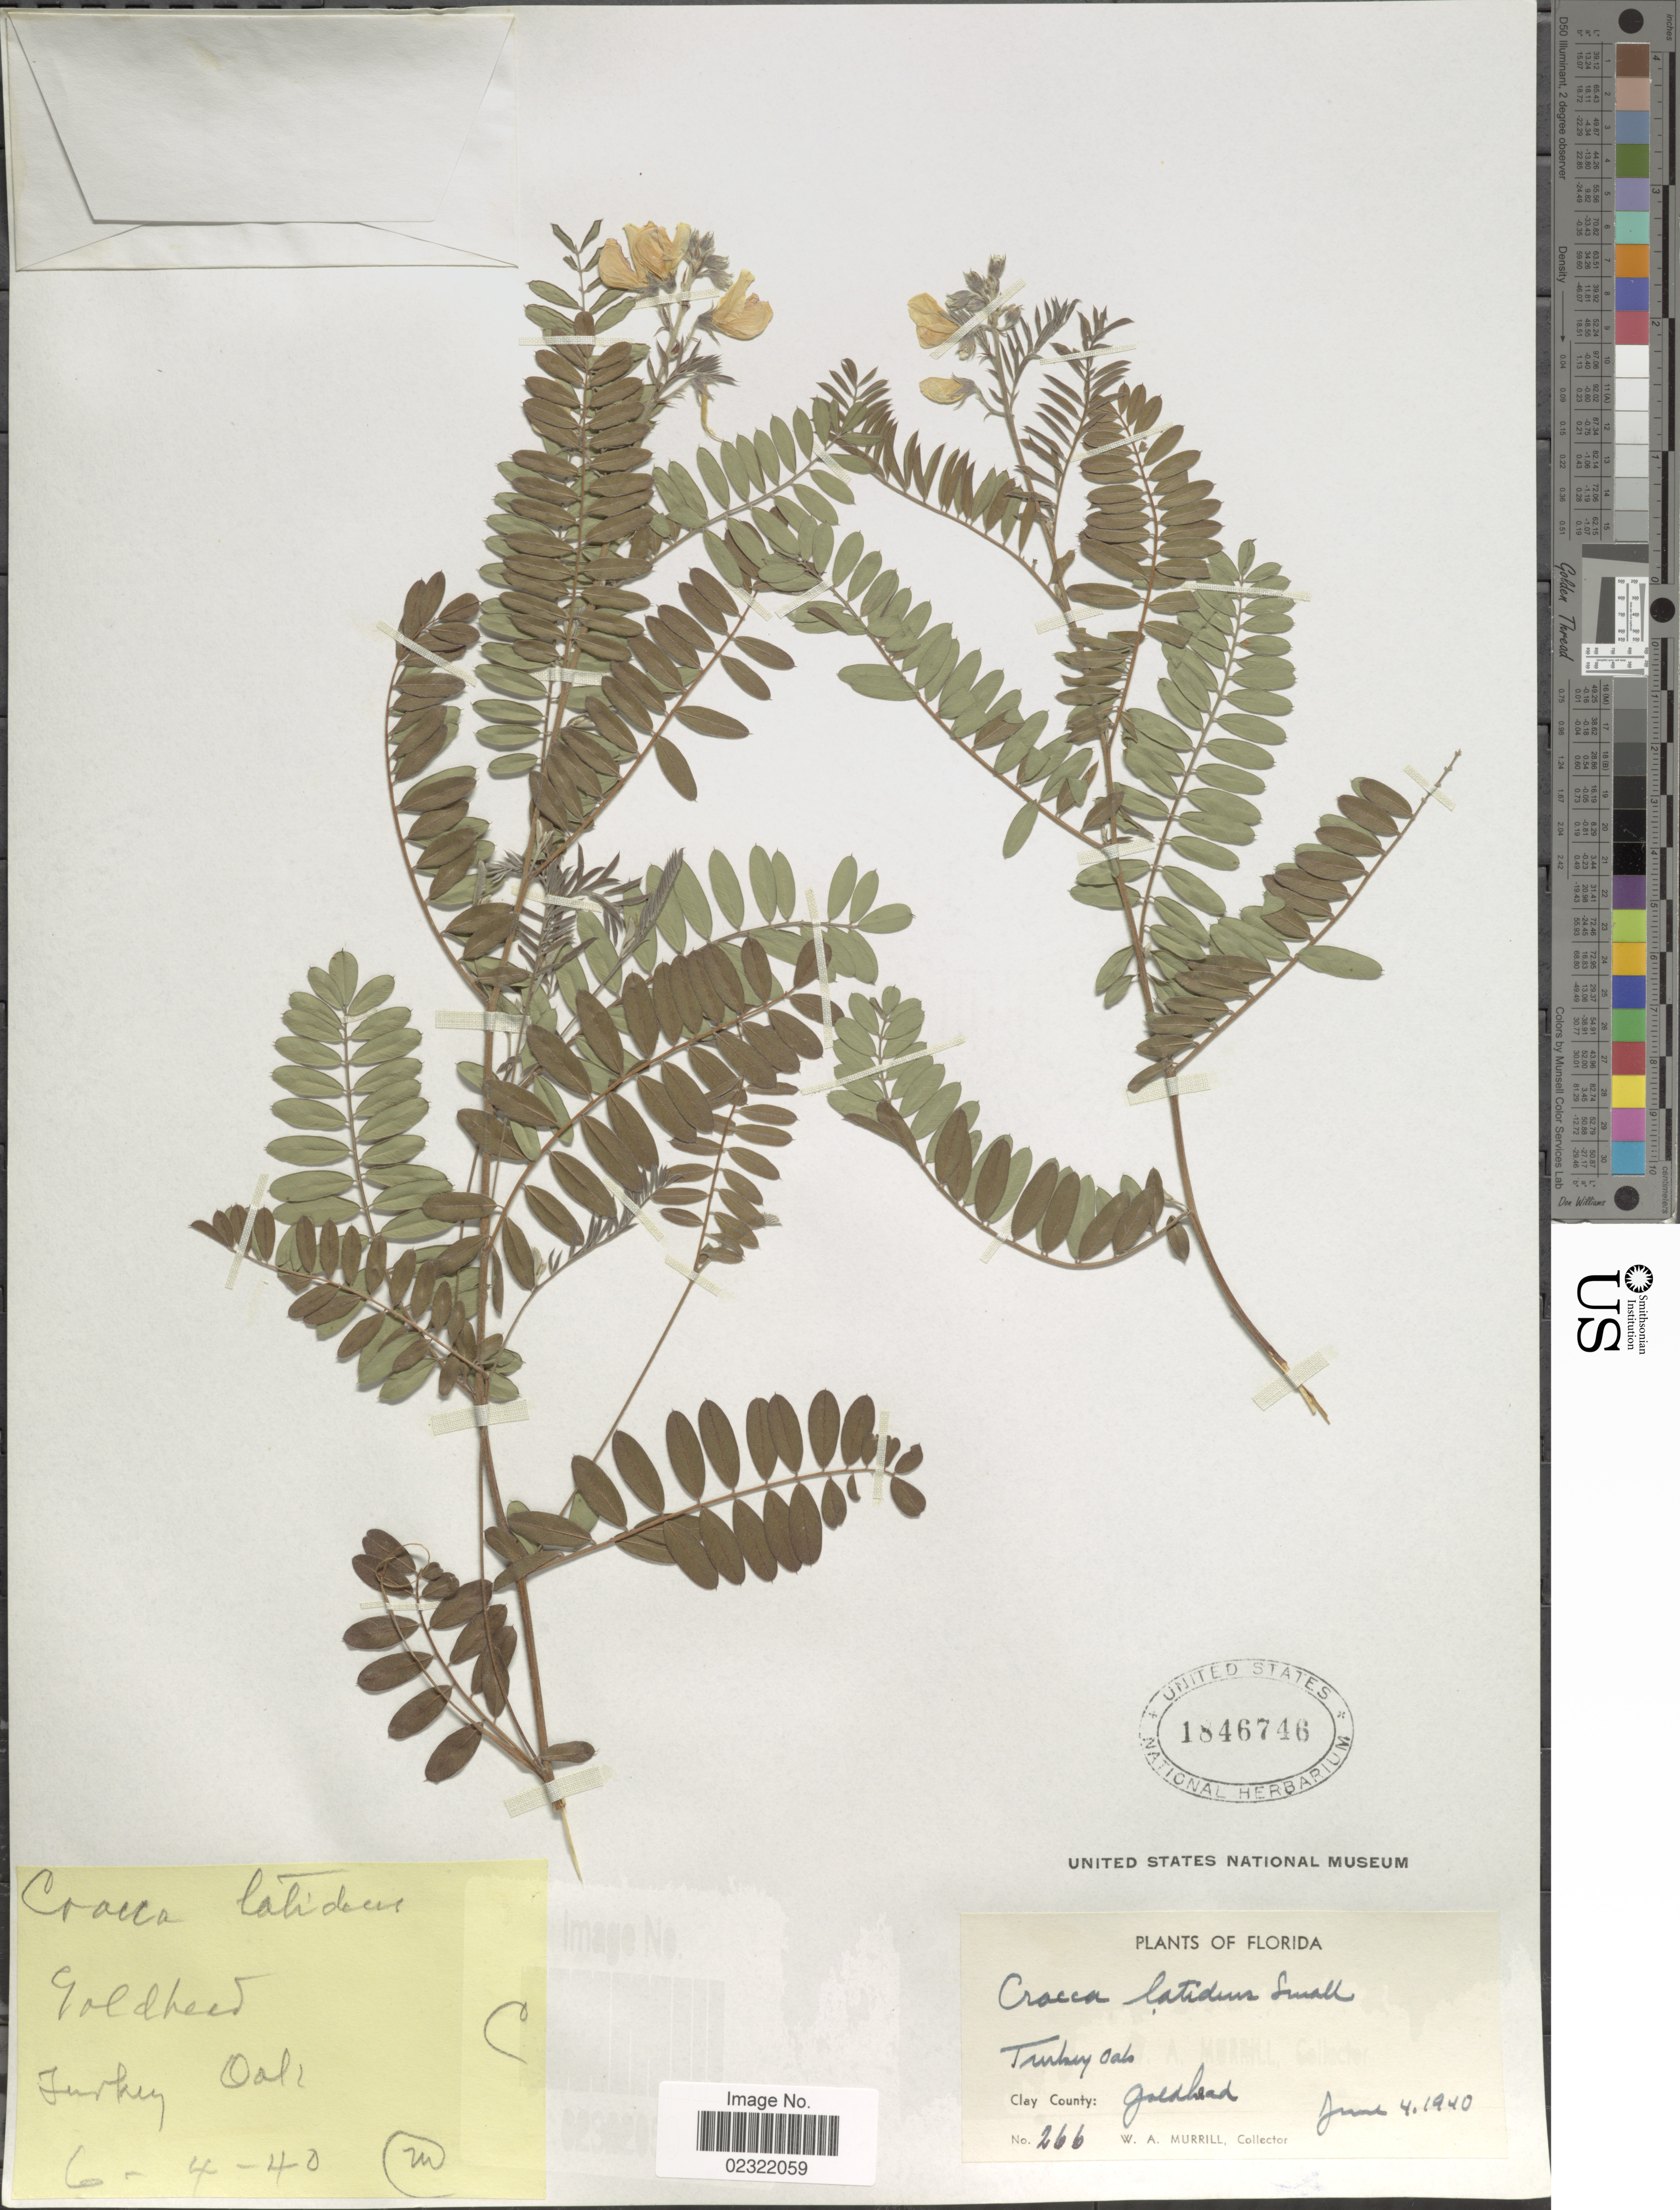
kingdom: Plantae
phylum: Tracheophyta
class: Magnoliopsida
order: Fabales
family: Fabaceae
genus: Tephrosia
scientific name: Tephrosia virginiana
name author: (L.) Pers.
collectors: W. A. Murrill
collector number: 266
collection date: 1940-06-04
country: United States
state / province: Florida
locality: Turkey Oaks, Clay County: Goldhead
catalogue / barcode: US 1846746